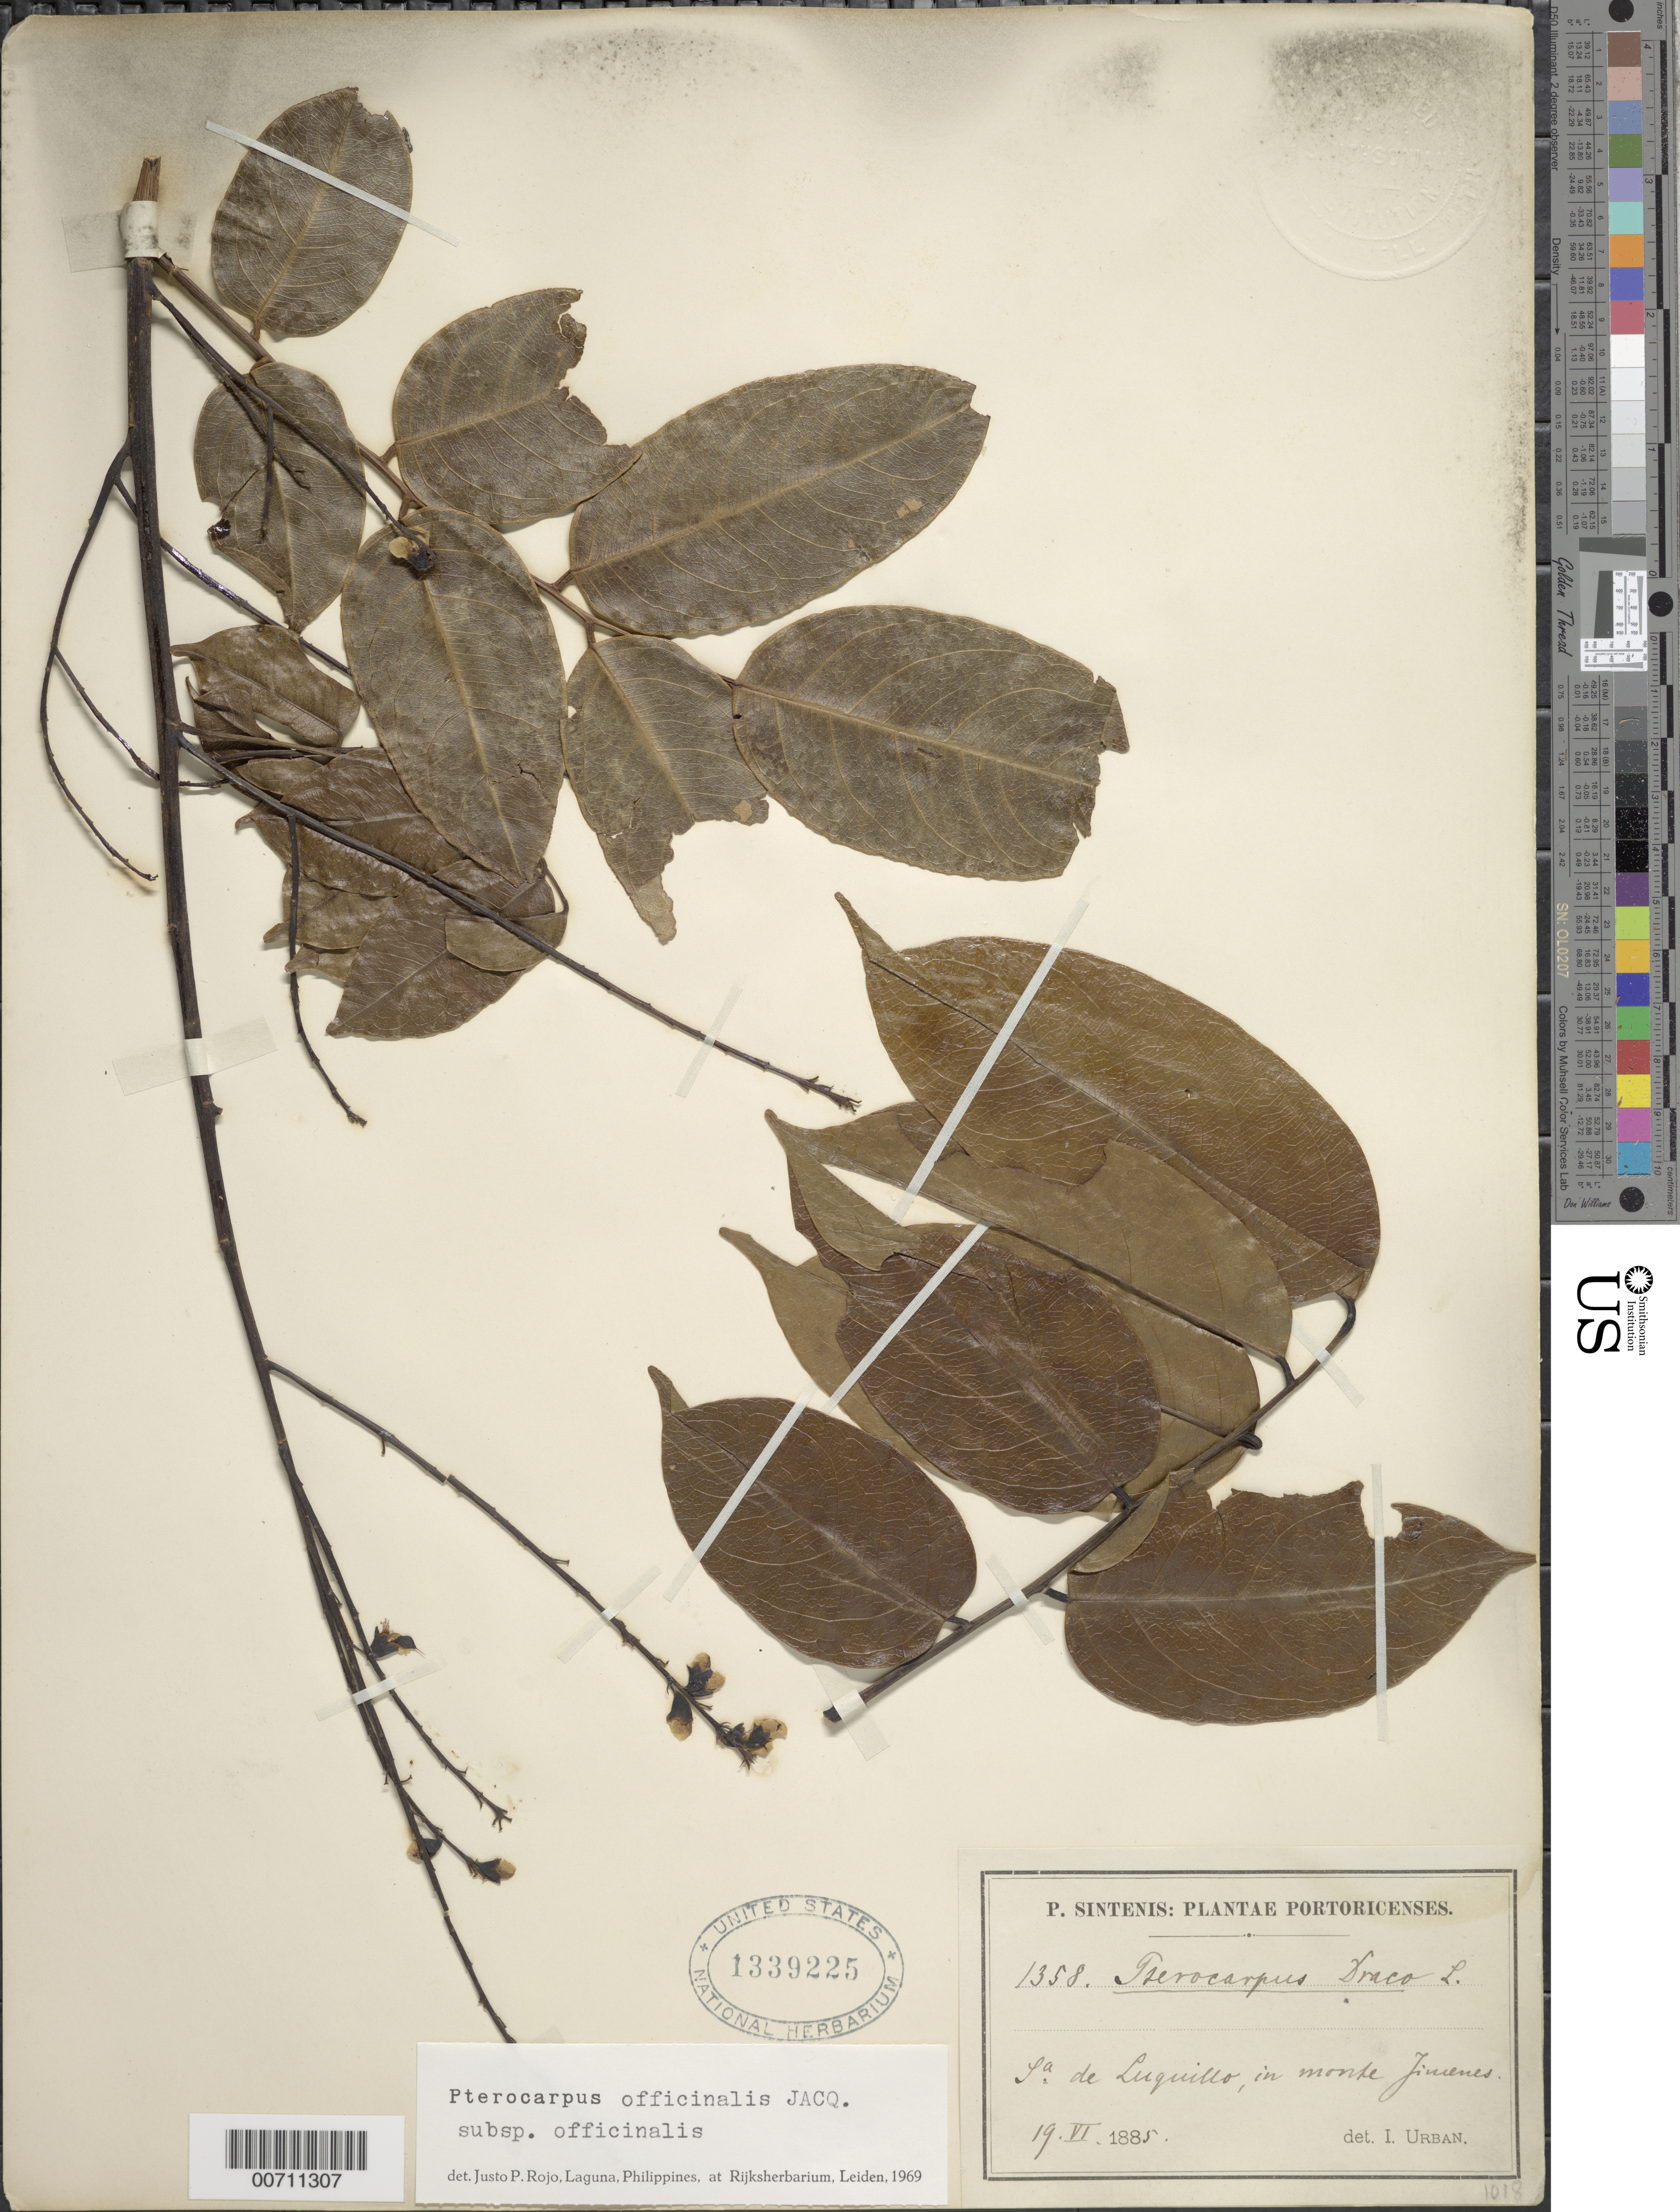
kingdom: Plantae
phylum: Tracheophyta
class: Magnoliopsida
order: Fabales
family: Fabaceae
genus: Pterocarpus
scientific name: Pterocarpus officinalis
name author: Jacq.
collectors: P. Sintenis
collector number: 1358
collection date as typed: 19 Jun 1885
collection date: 1885-06-19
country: Puerto Rico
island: Greater Antilles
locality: La de Luquillo, in monte Jimenes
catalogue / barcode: US 1339225